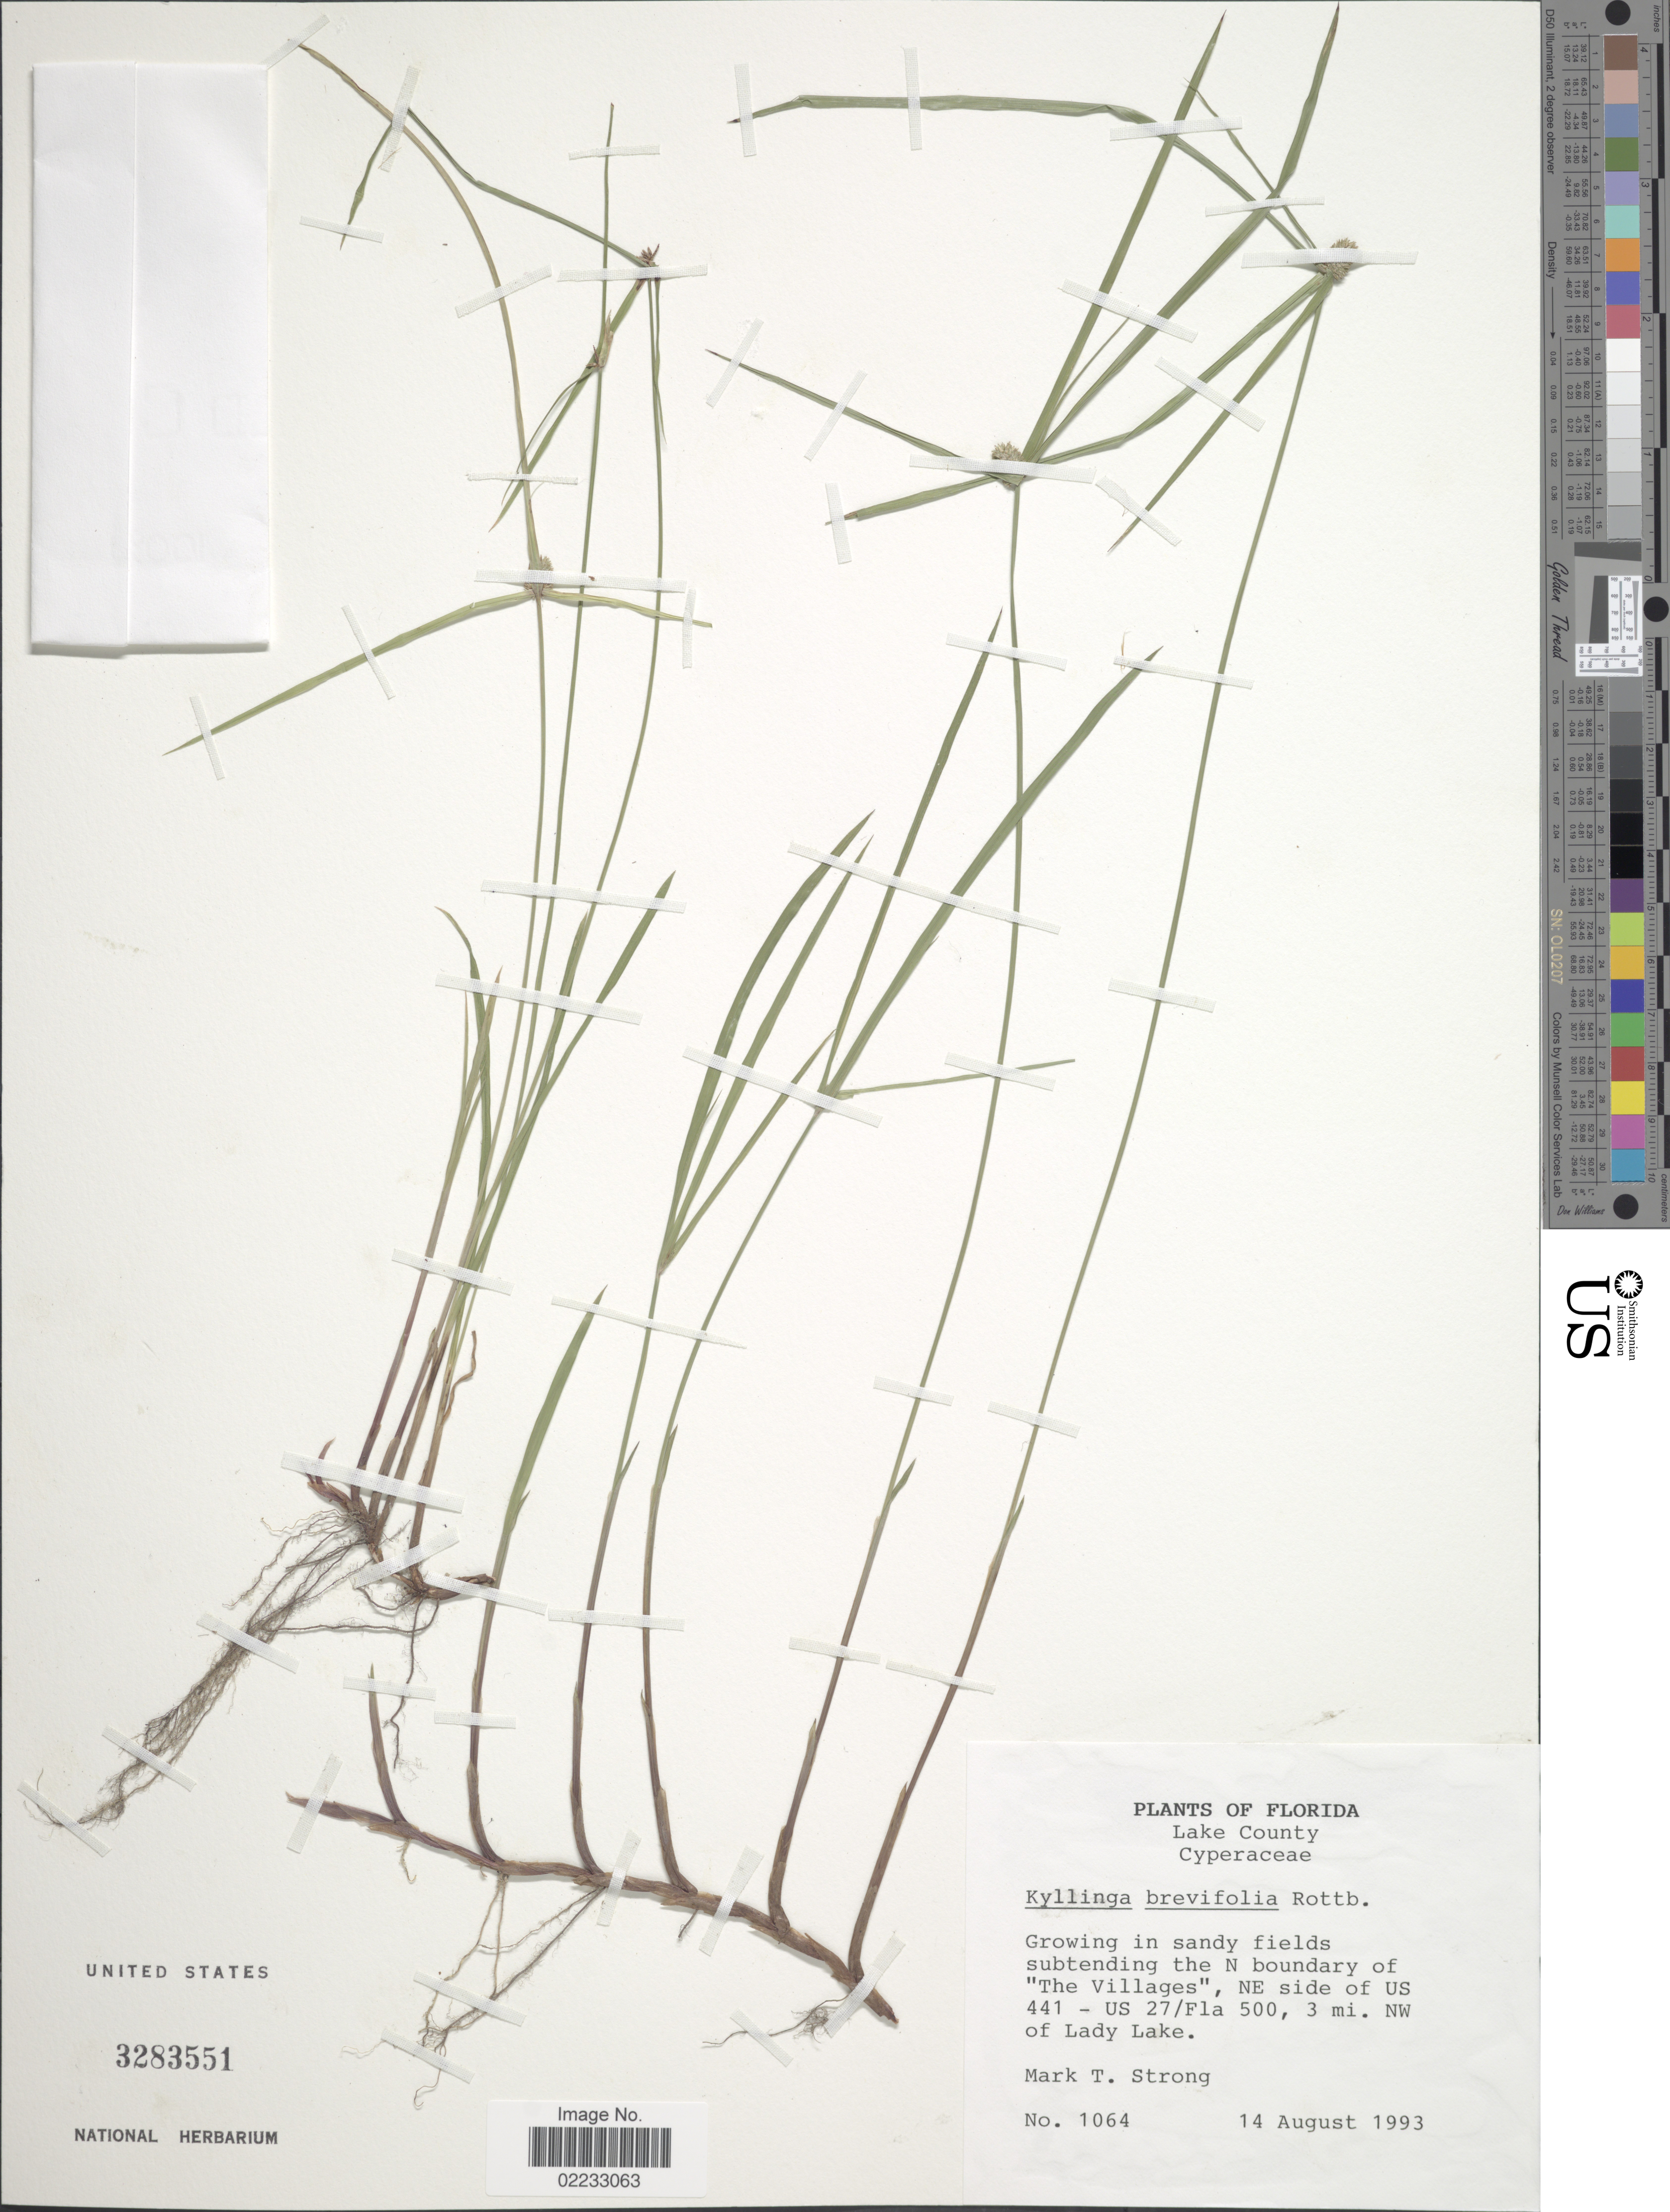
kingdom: Plantae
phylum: Tracheophyta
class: Liliopsida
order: Poales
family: Cyperaceae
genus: Cyperus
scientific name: Cyperus brevifolius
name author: (Rottb.) Hassk.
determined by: Strong, Mark T., (BOT), Smithsonian Institution - National Museum of Natural History (UNITED STATES)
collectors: M. T. Strong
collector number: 1064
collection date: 1993-08-14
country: United States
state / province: Florida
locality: Lake County, The N boundary of "The Village", NE side of US 441 - US 27/Fla 500, 3 mi. NW of Lady Lake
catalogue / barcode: US 3283551